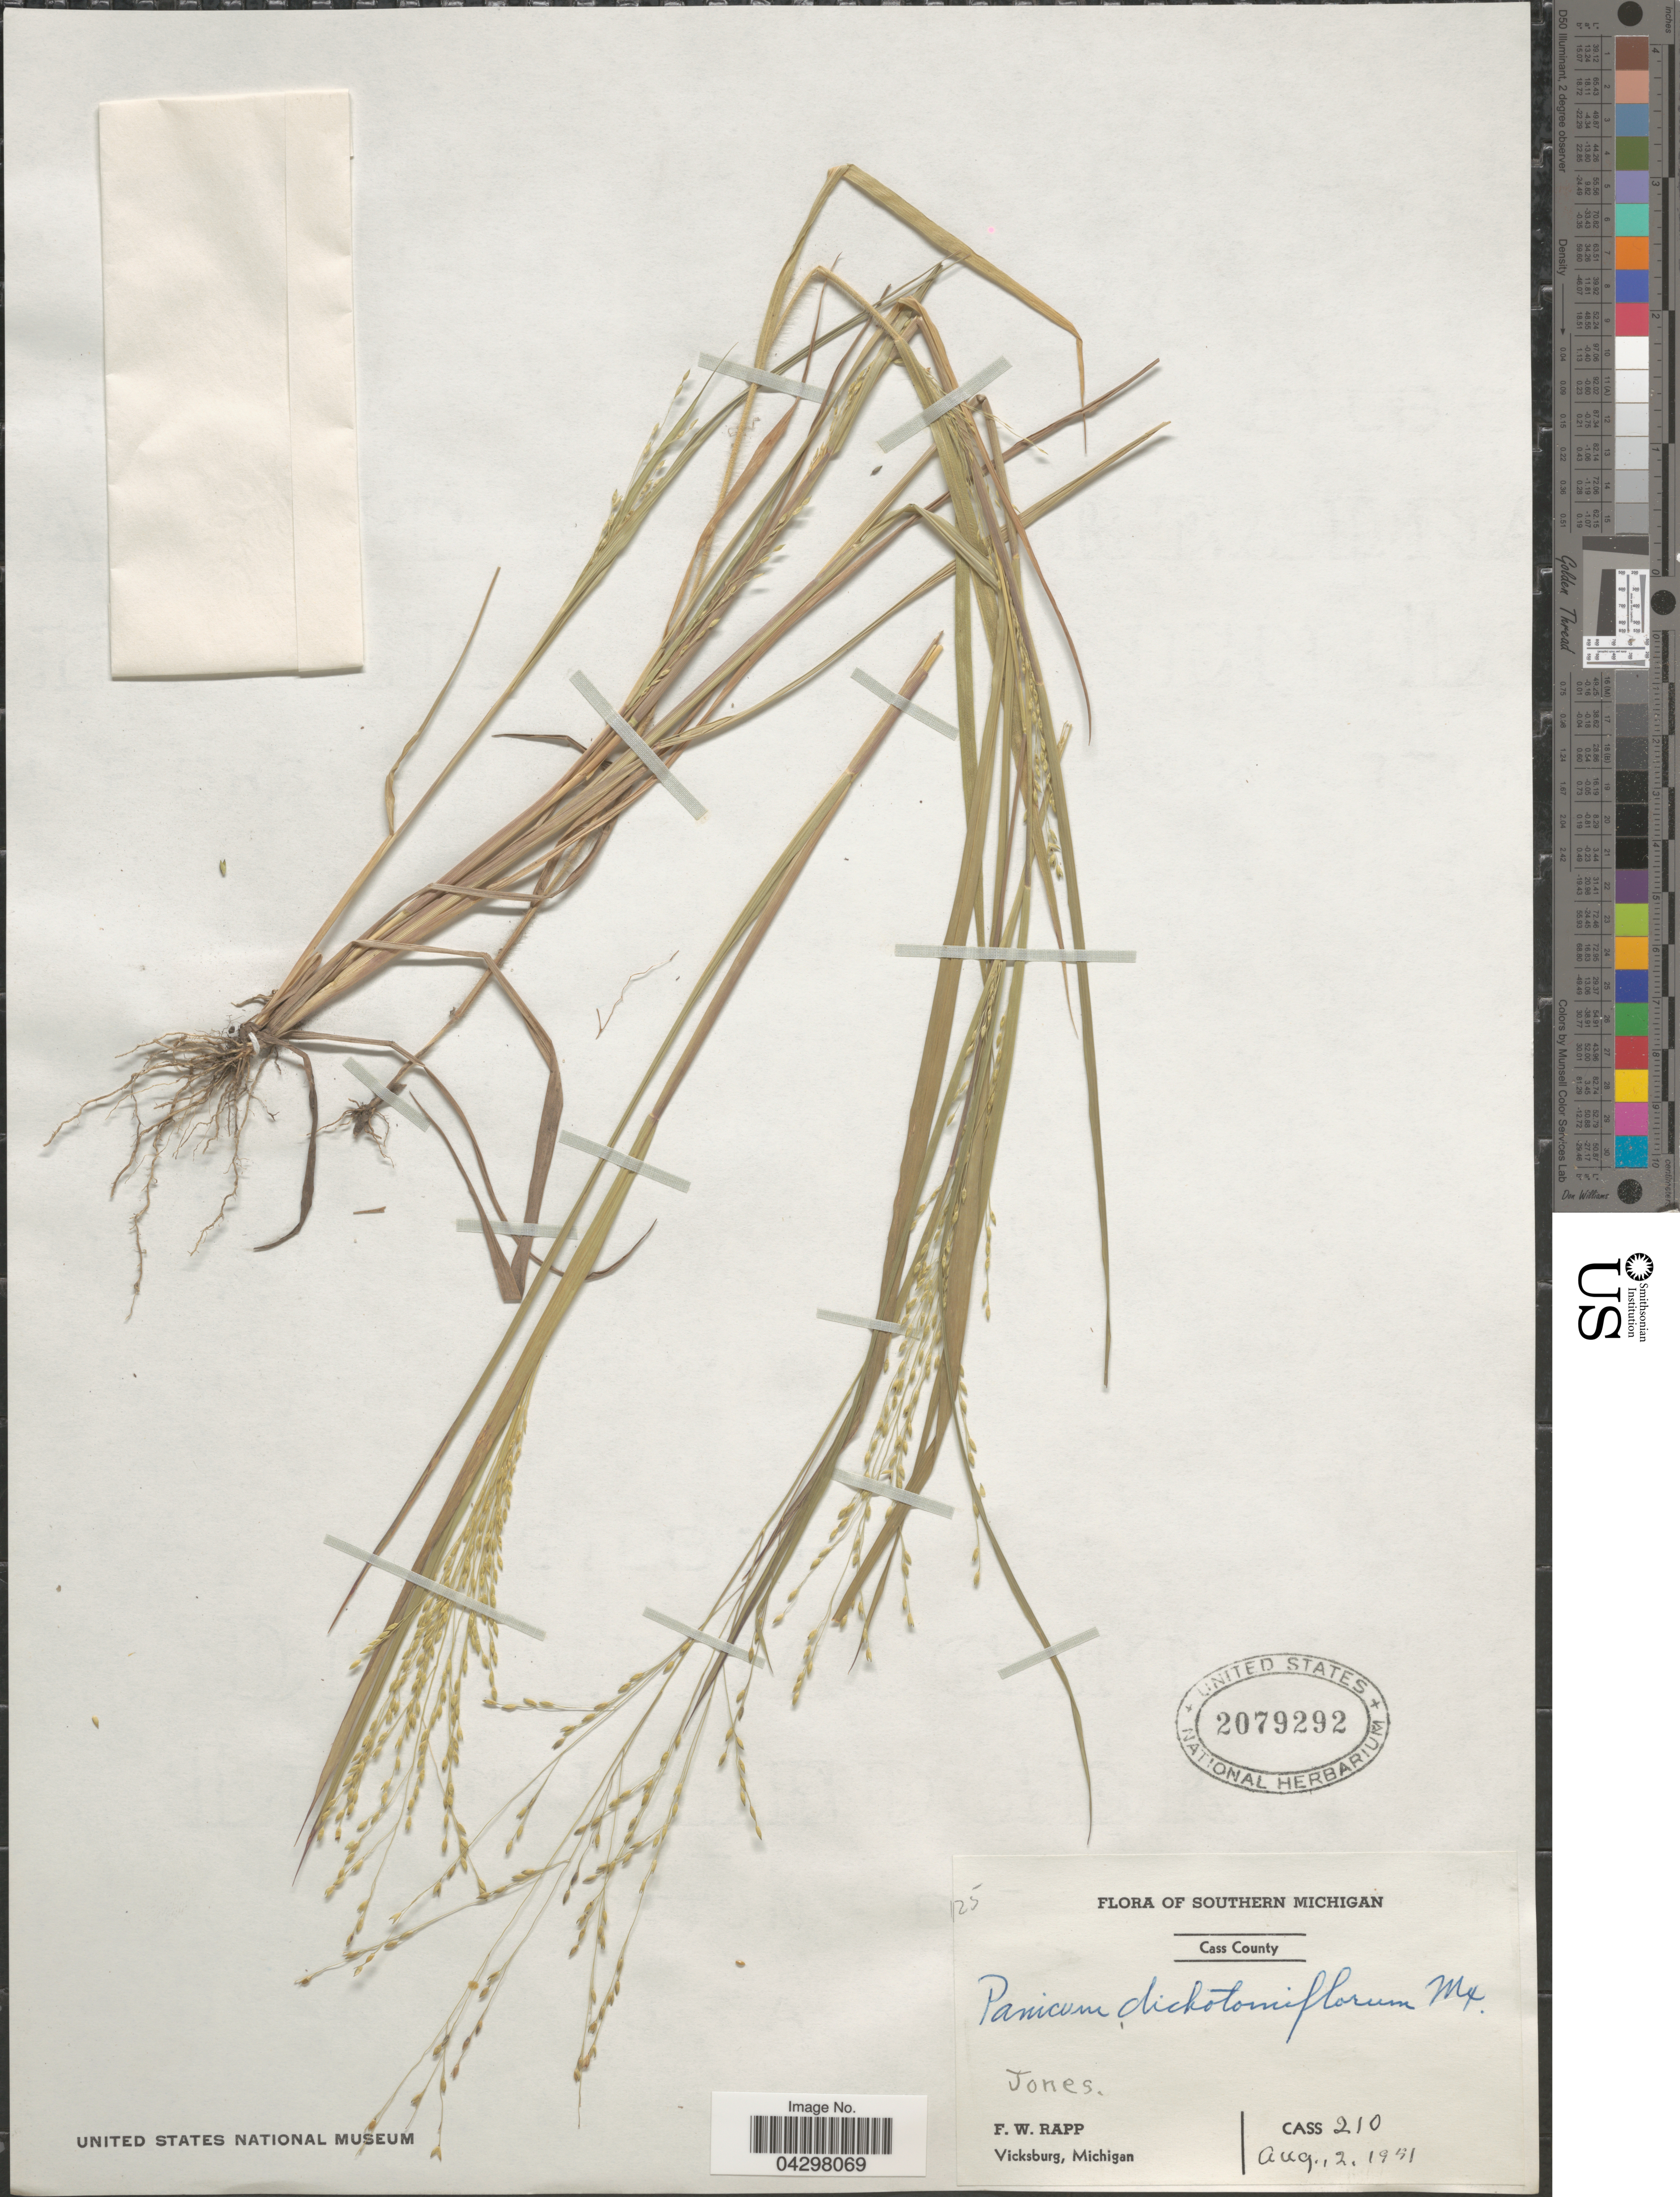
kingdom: Plantae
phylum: Tracheophyta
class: Liliopsida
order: Poales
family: Poaceae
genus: Panicum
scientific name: Panicum dichotomiflorum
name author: Michx.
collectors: F. Rapp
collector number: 210?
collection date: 1951-08-02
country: United States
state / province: Michigan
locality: Southern Michigan. Cass County. Jones.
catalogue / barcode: US 2079292